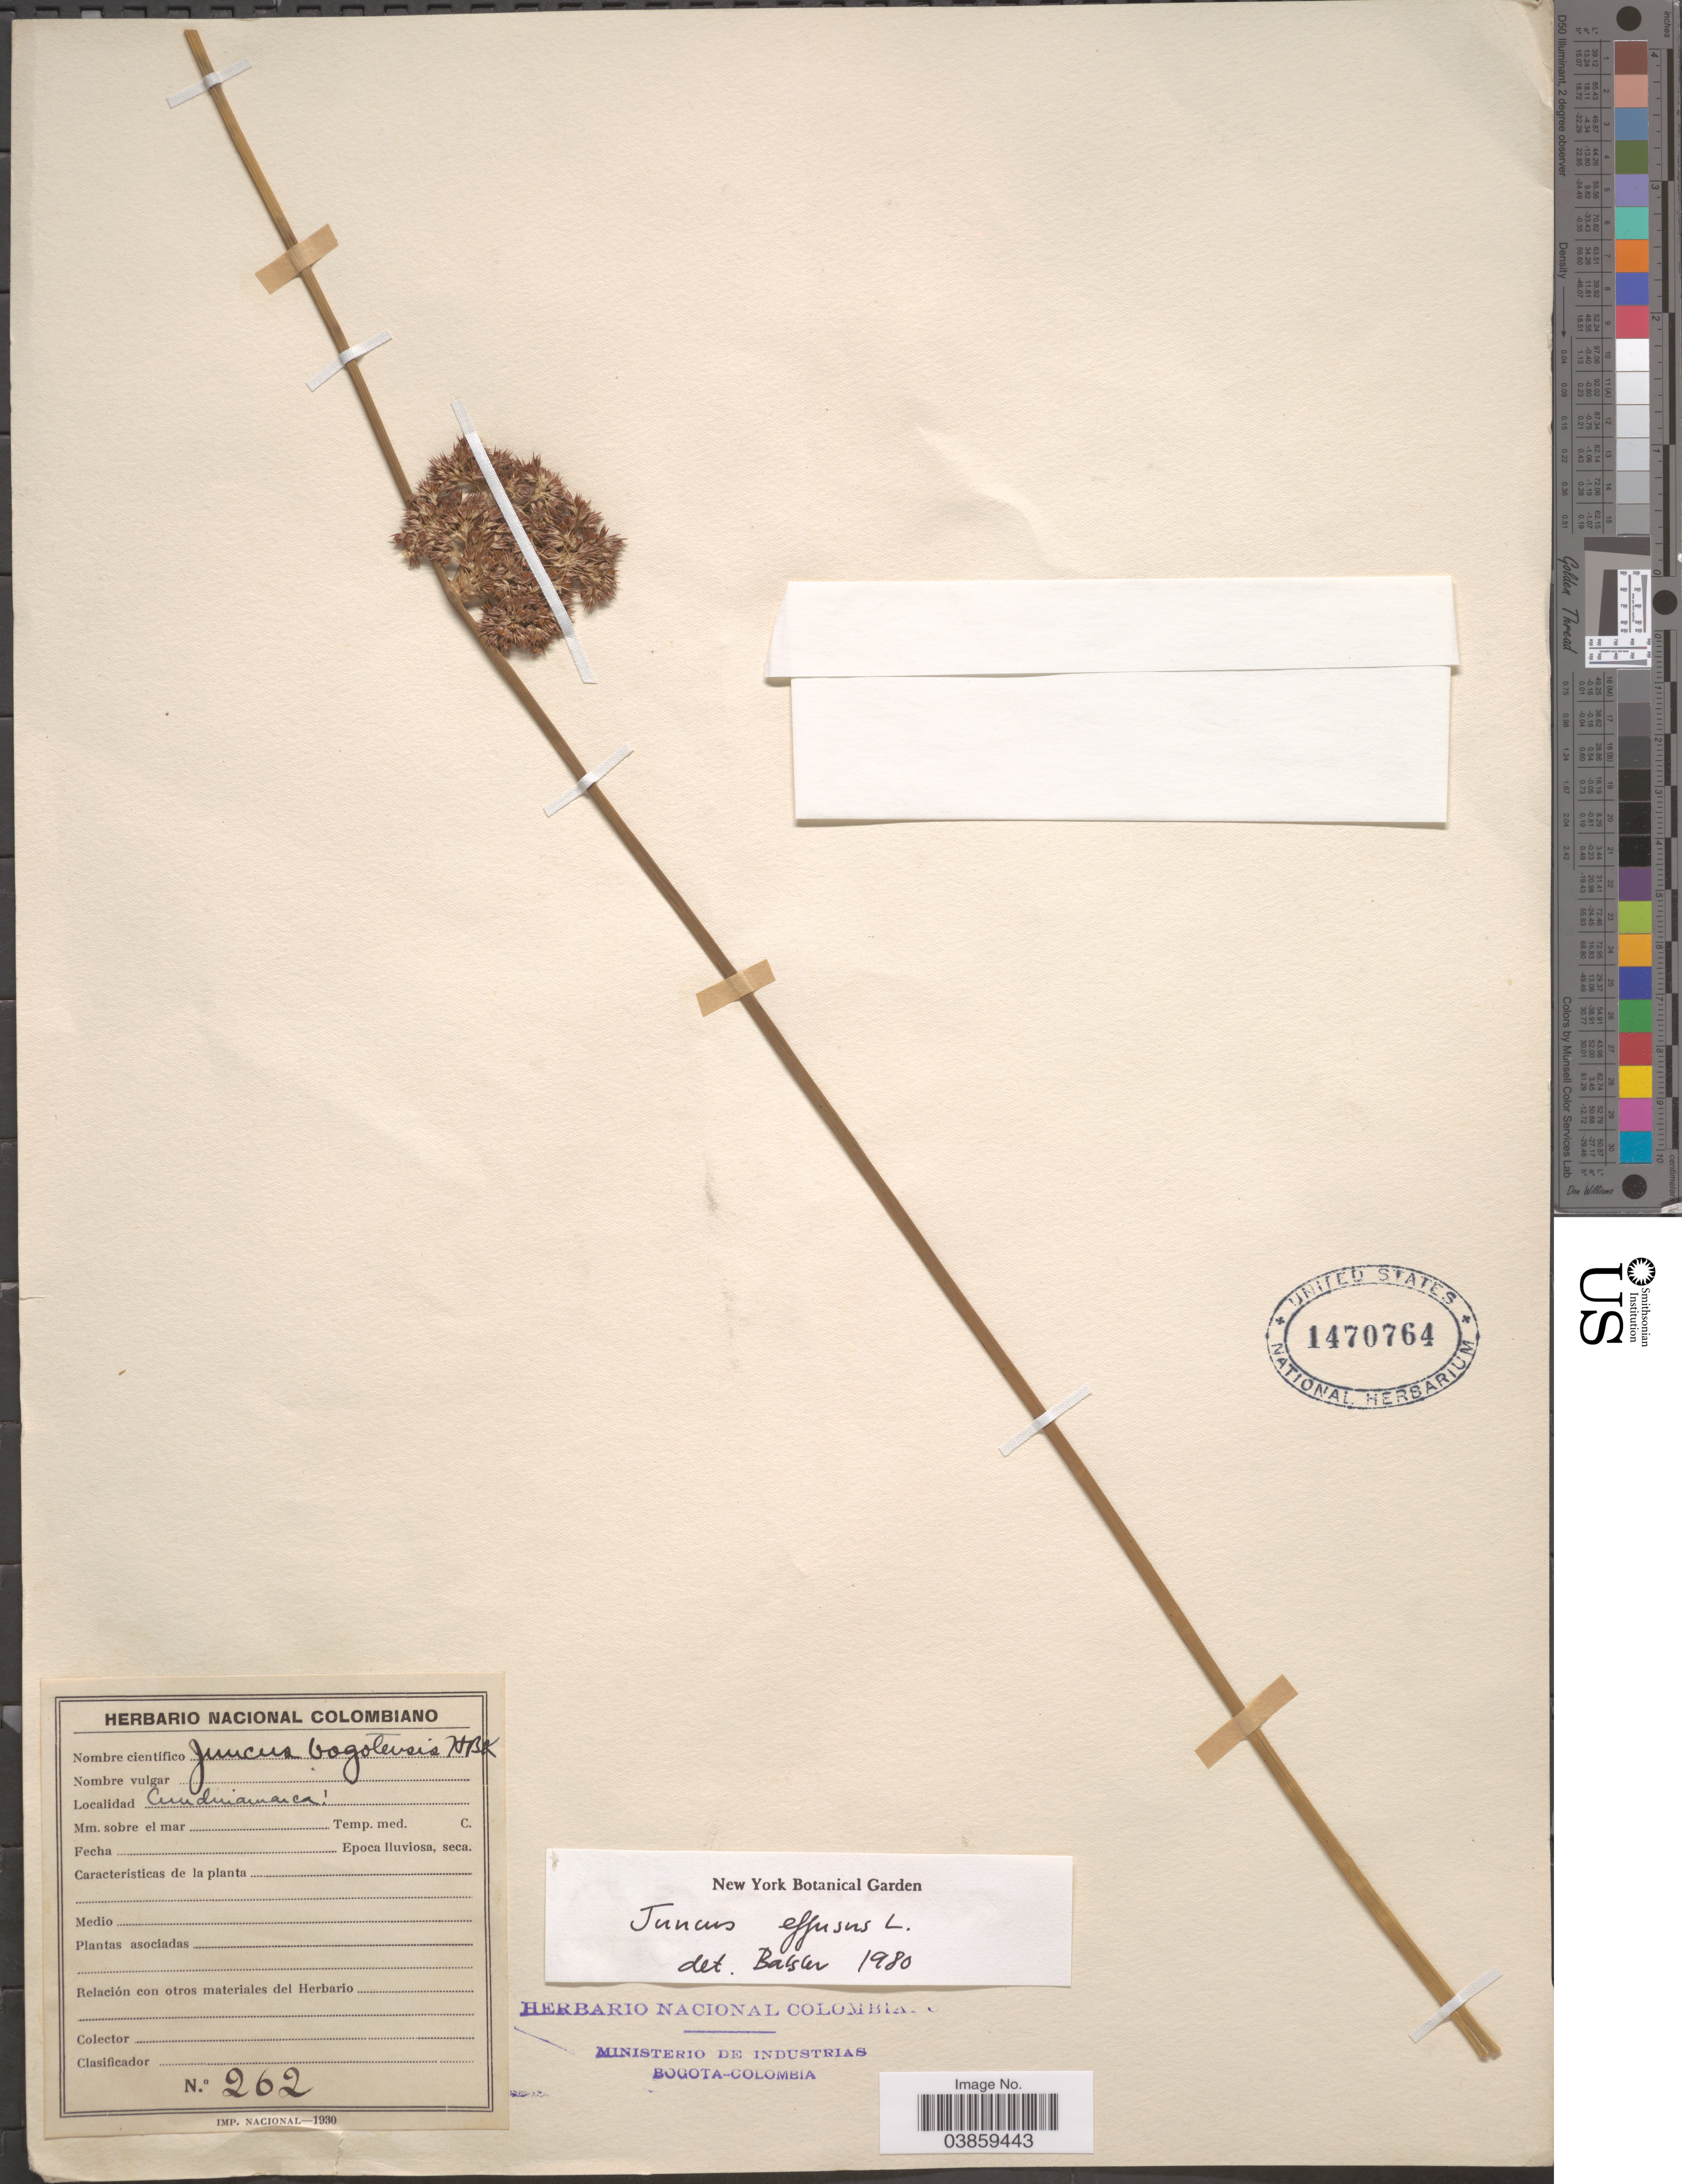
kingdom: Plantae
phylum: Tracheophyta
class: Liliopsida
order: Poales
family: Juncaceae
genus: Juncus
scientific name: Juncus effusus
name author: L.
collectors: ex Herb. Nacional de Colombiano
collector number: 262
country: Colombia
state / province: Cundinamarca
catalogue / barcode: US 1470764